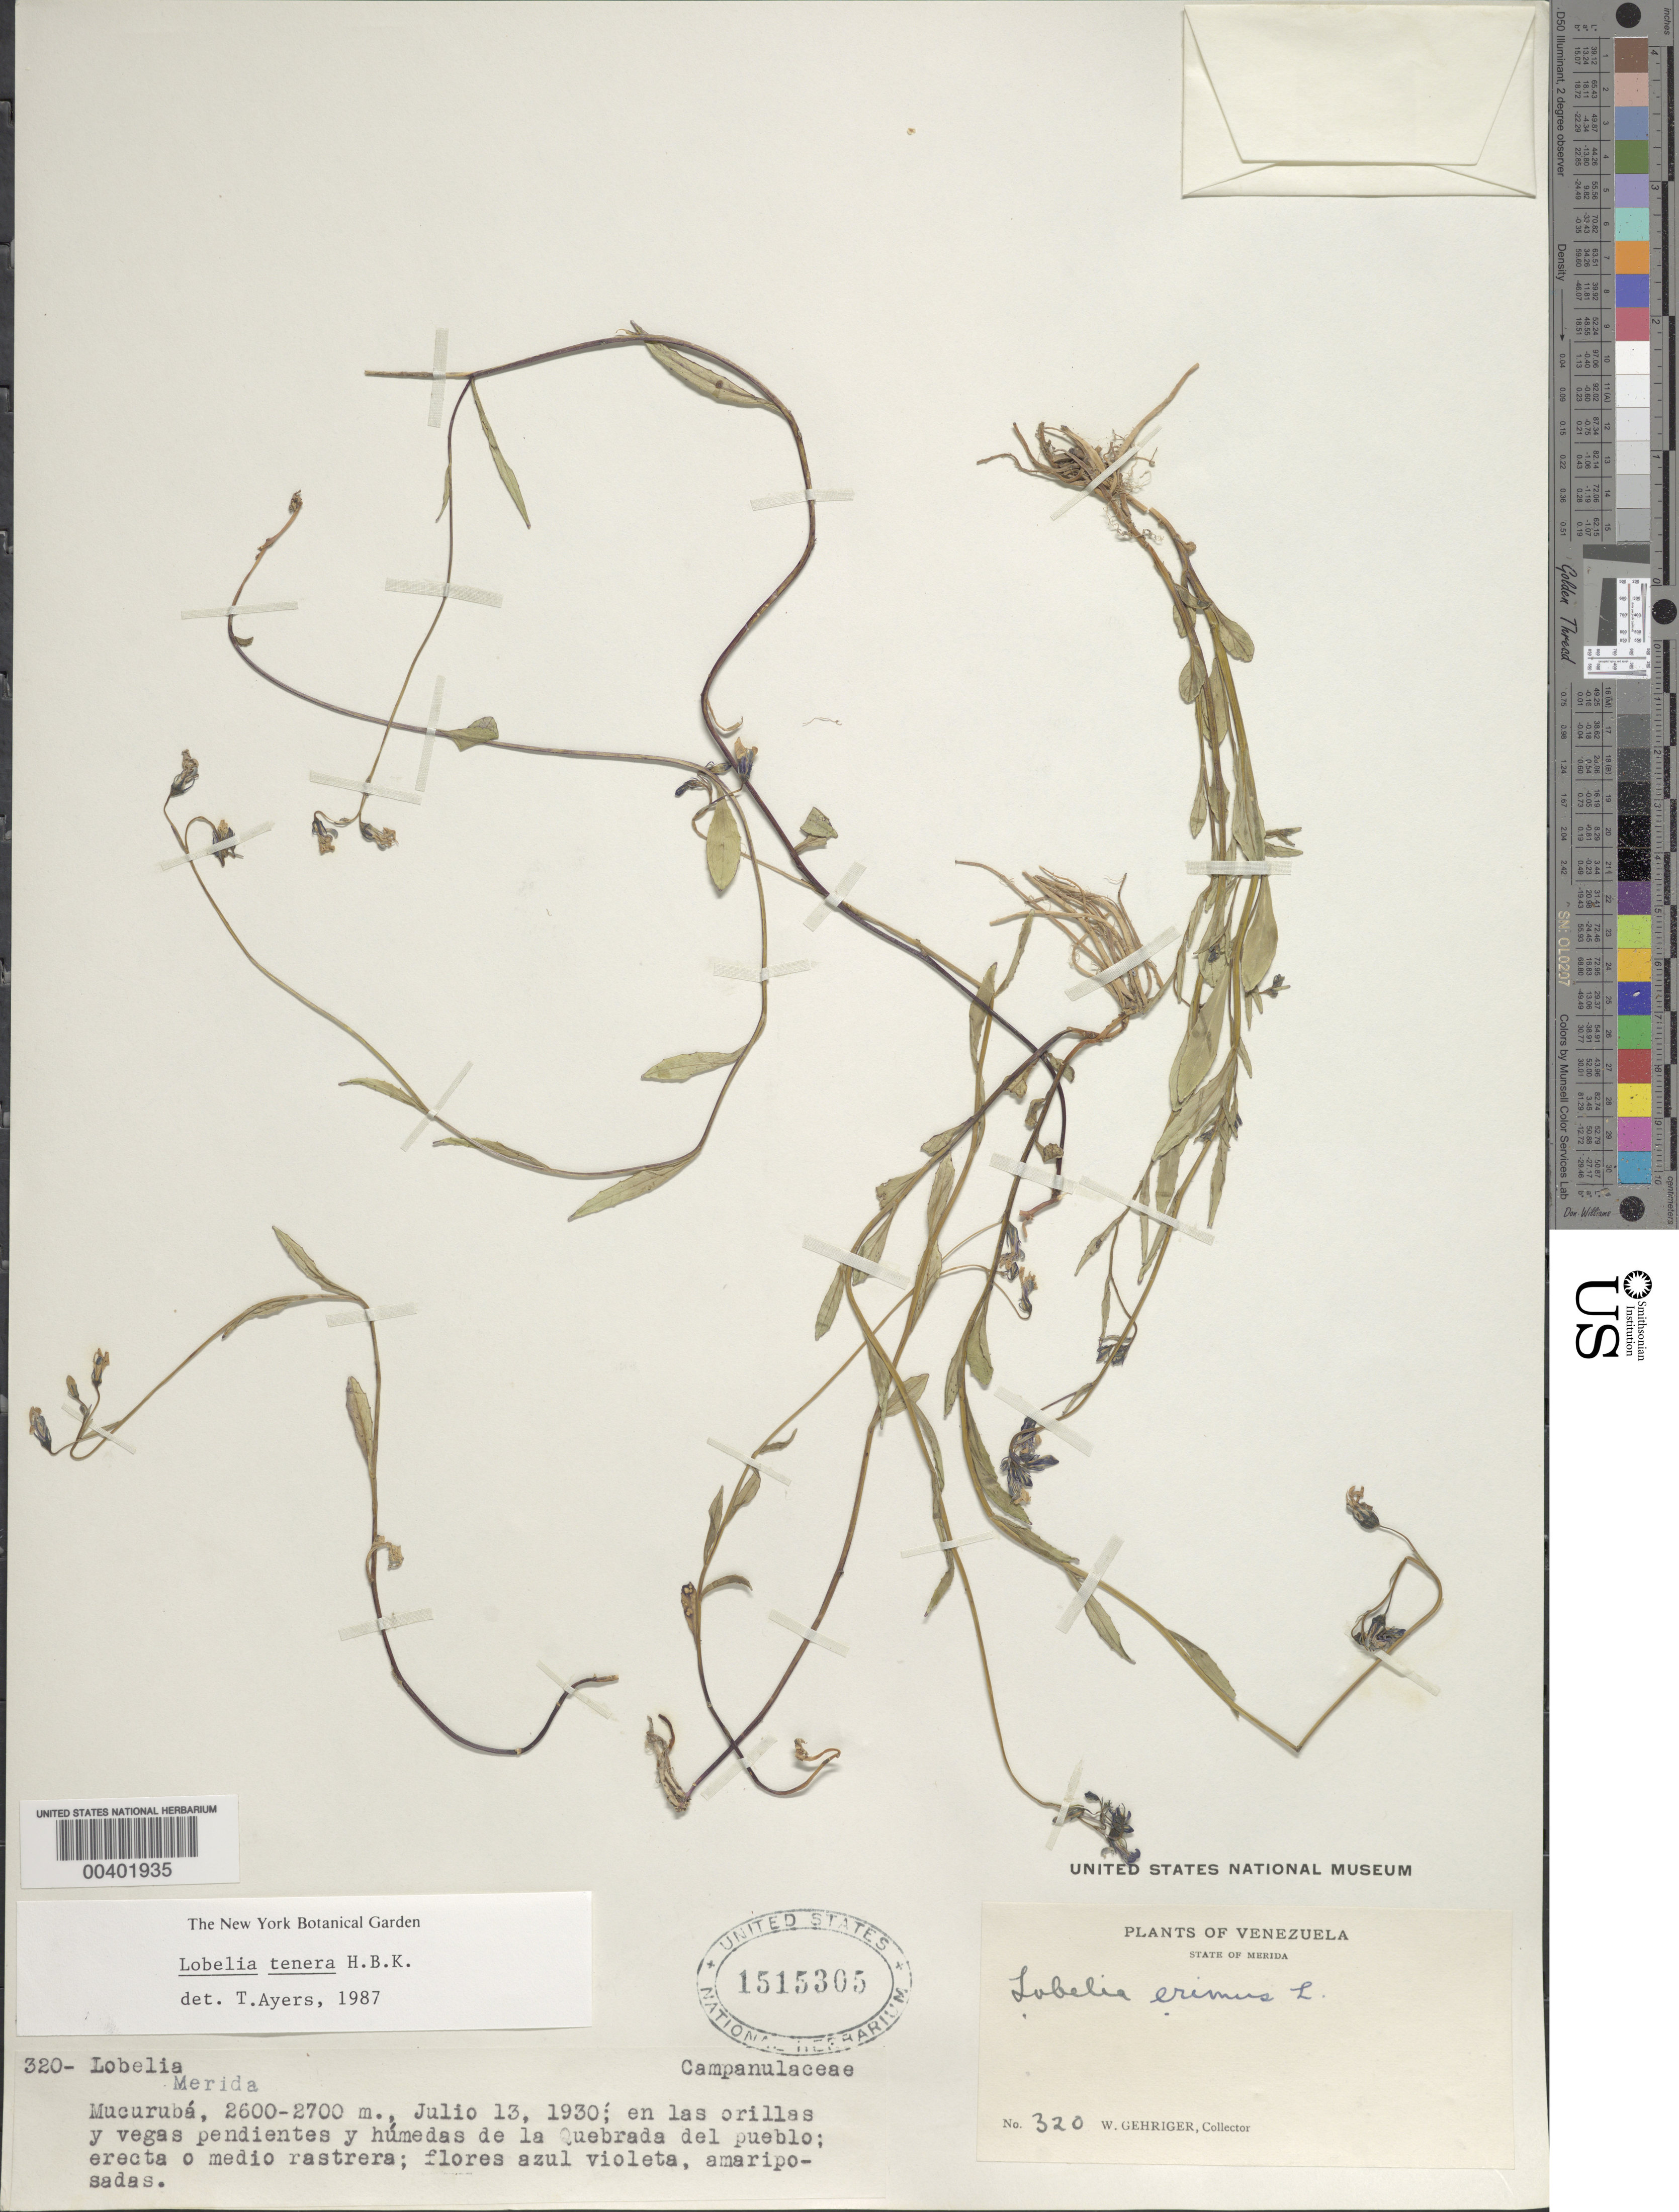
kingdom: Plantae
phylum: Tracheophyta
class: Magnoliopsida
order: Asterales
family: Campanulaceae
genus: Lobelia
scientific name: Lobelia tenera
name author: Kunth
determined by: Ayers, Tina J.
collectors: W. Gehriger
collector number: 320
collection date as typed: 13 Jul 1930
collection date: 1930-07-13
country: Venezuela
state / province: Mérida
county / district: Rangel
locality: Mucurubá Mucuruba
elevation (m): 2600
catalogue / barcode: US 1515305